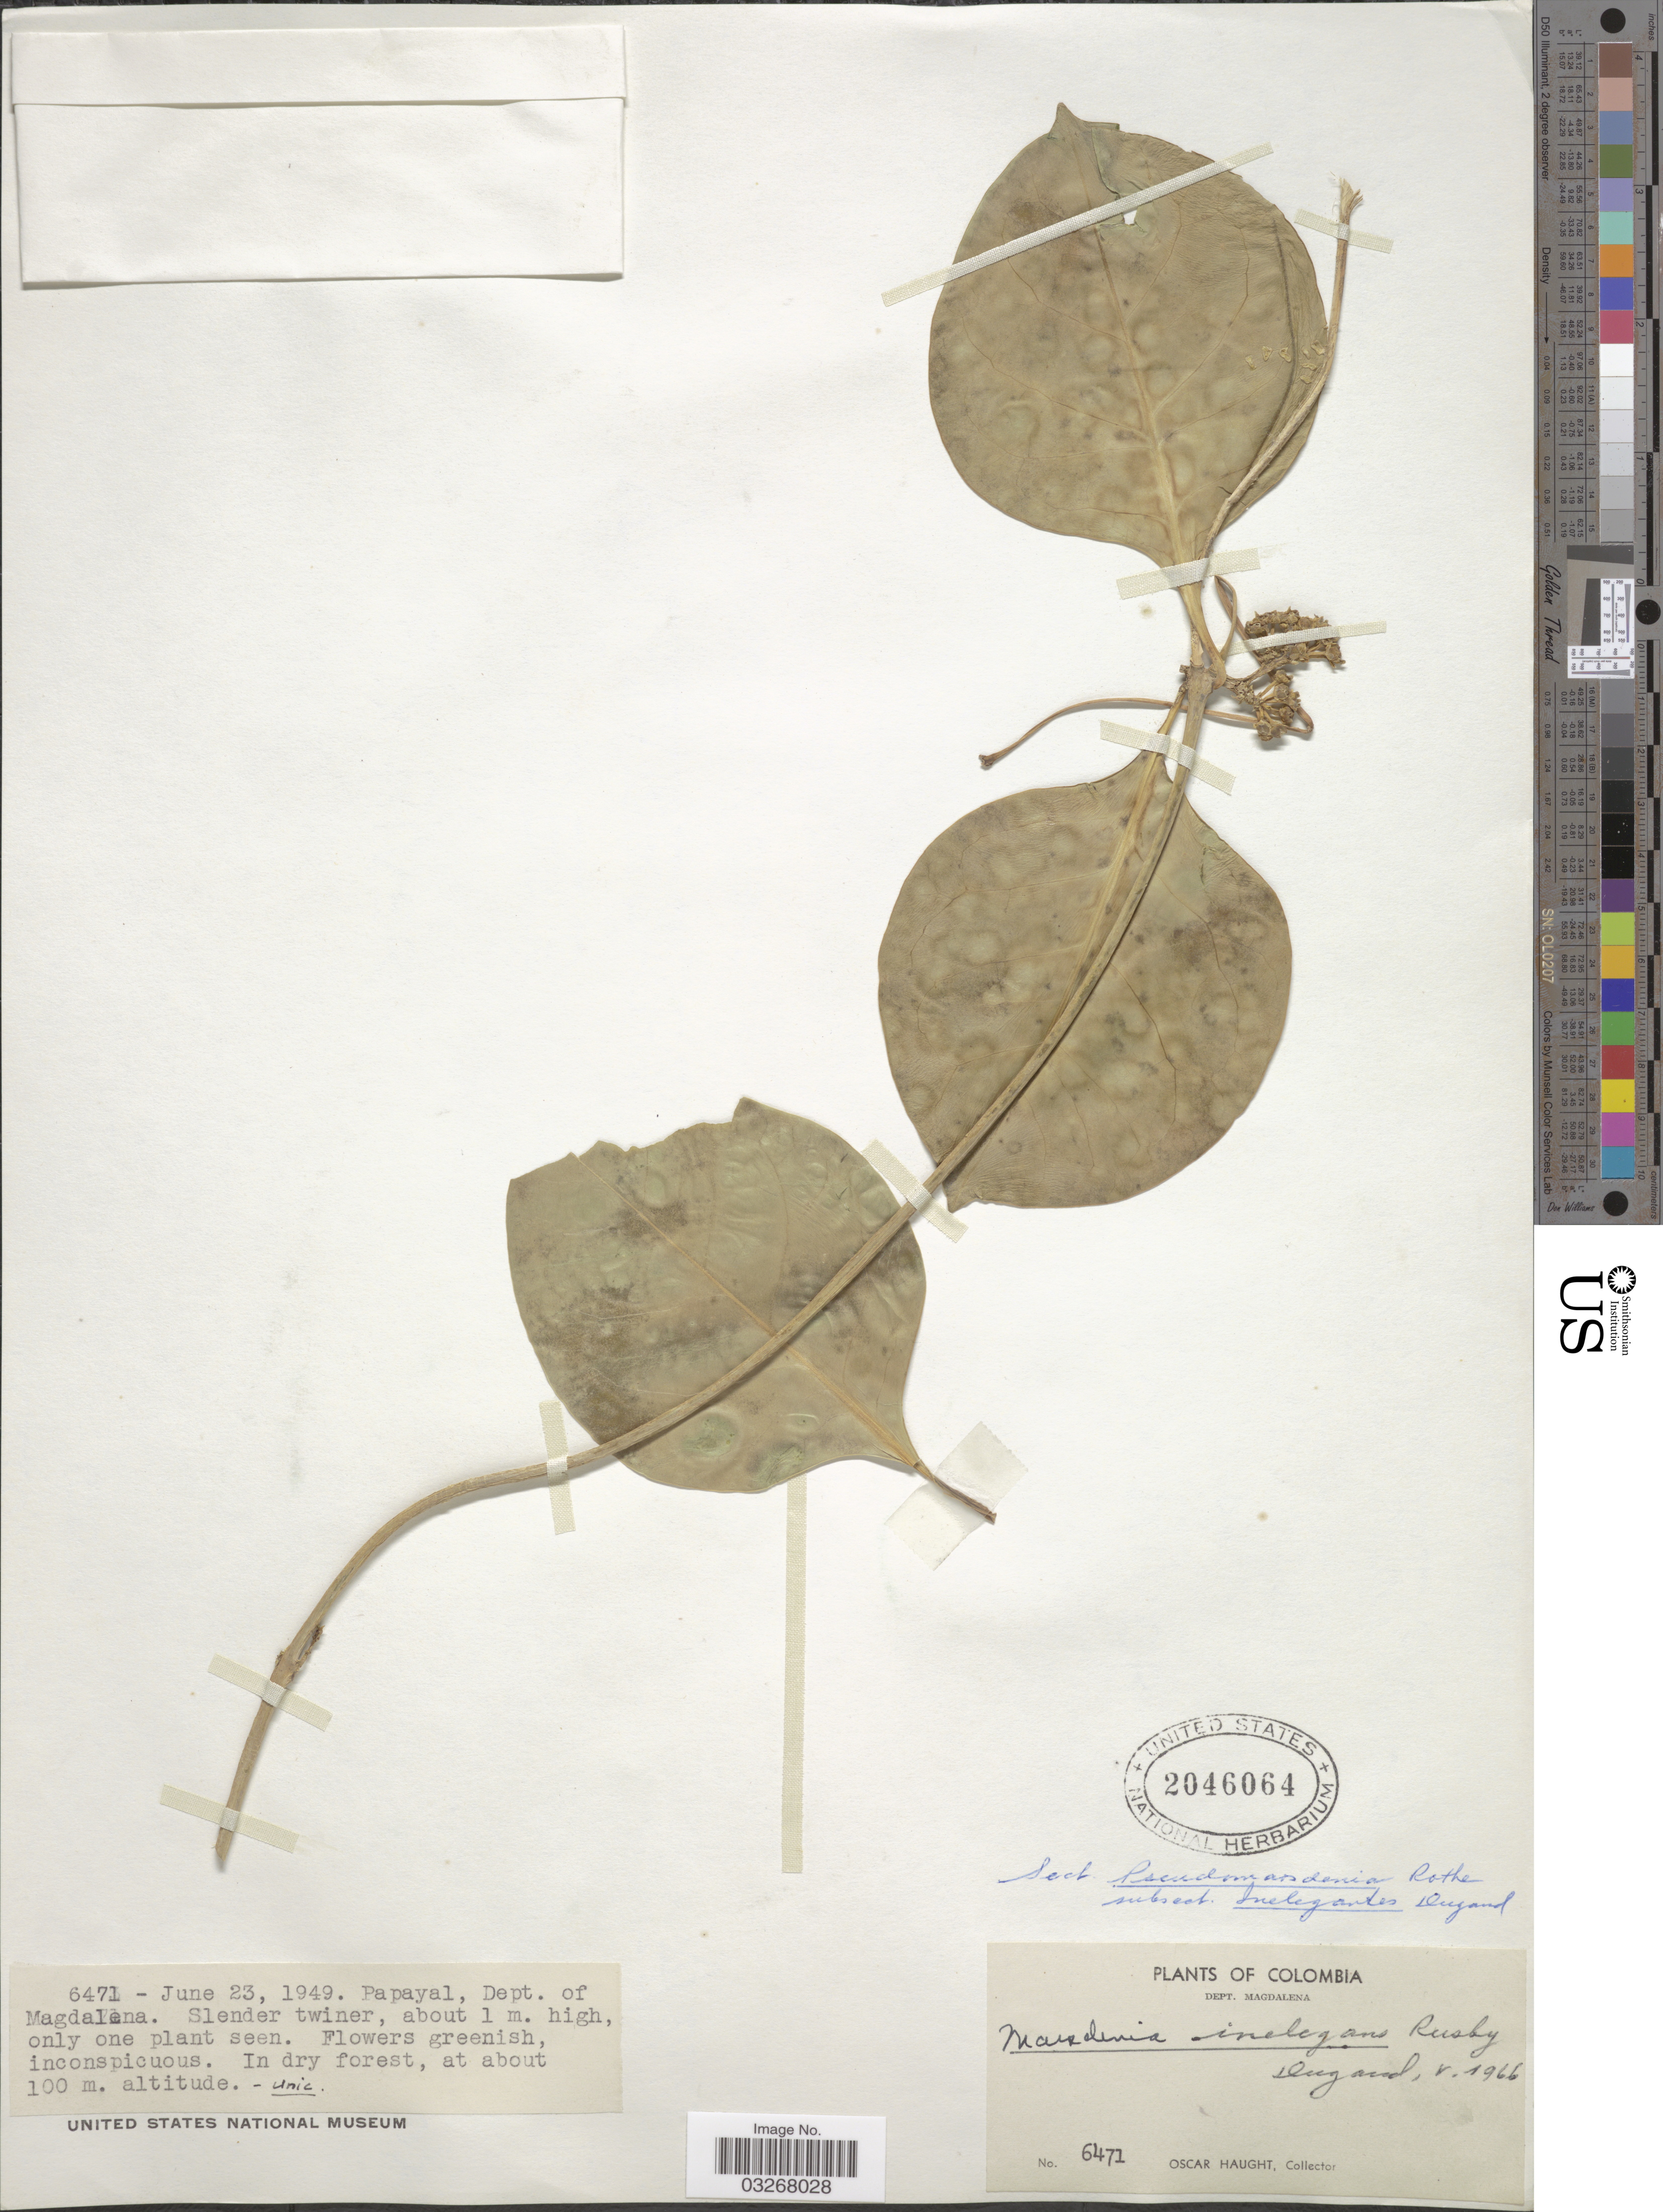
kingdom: Plantae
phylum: Tracheophyta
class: Magnoliopsida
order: Gentianales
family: Apocynaceae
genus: Marsdenia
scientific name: Marsdenia inelegans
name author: Rusby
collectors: O. Haught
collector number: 6471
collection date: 1949-06-23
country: Colombia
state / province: Magdalena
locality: Papayal, Dept. of Magdalena.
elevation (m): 100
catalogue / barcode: US 2046064